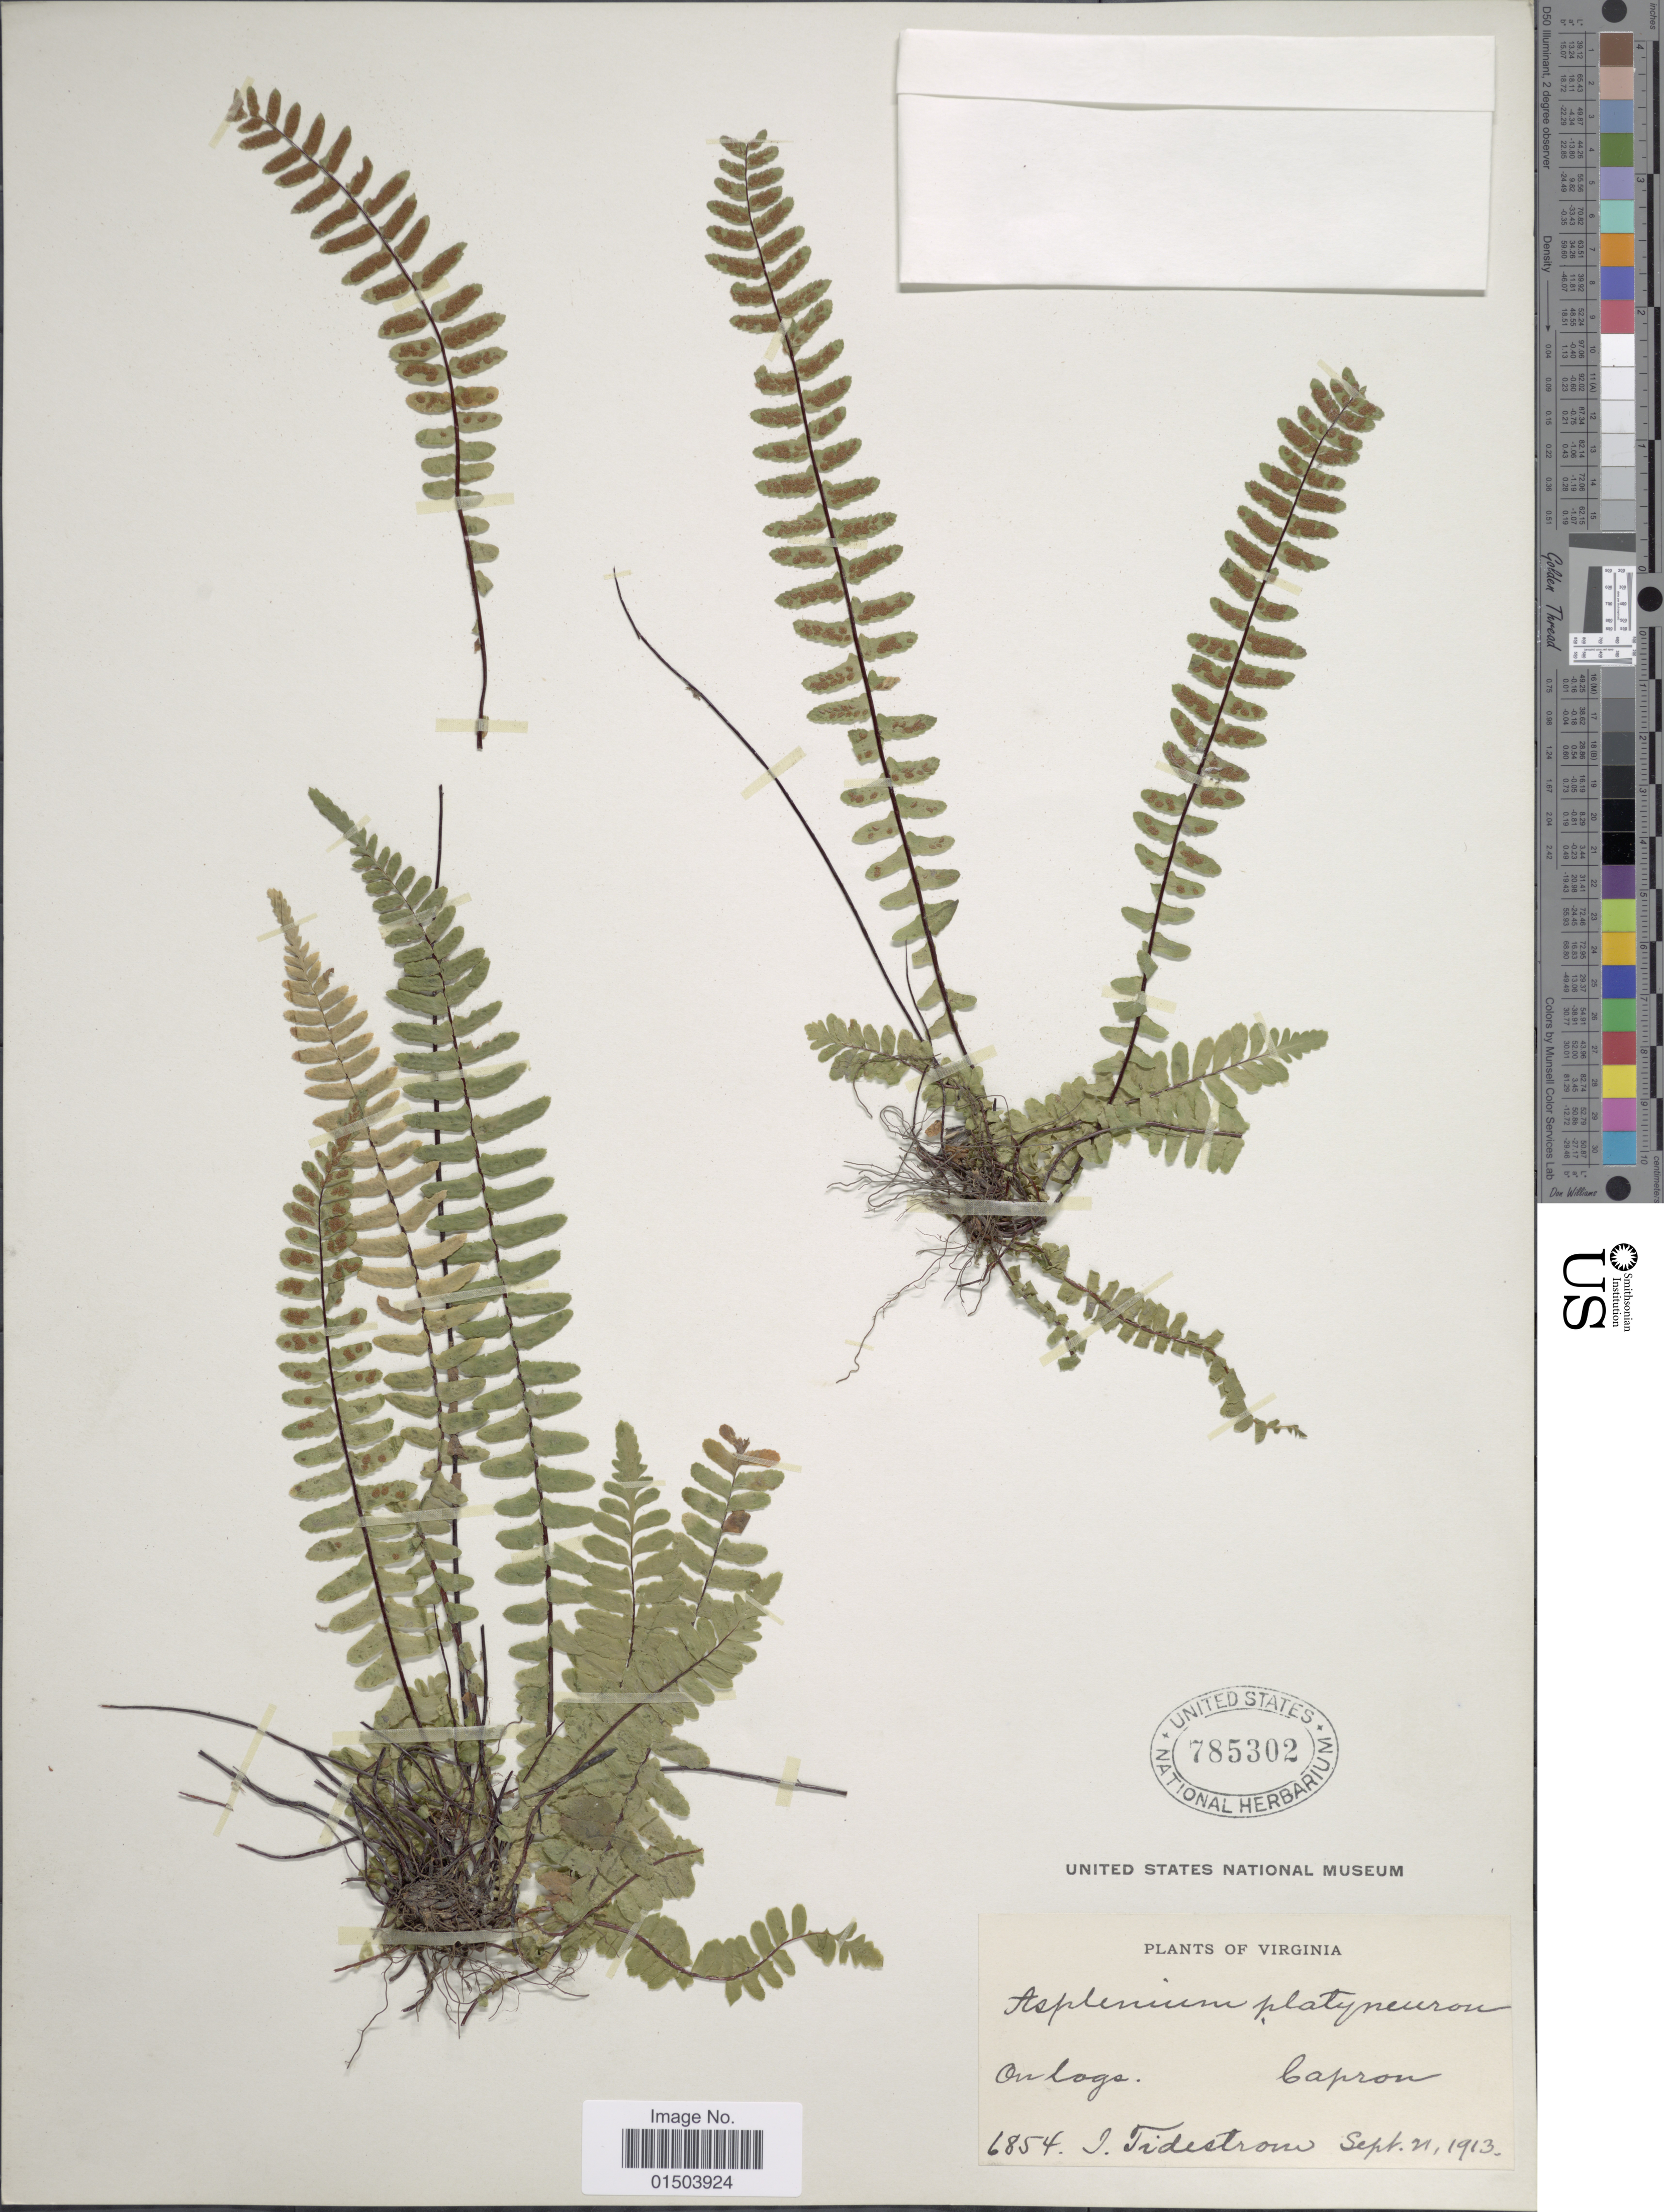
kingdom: Plantae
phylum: Tracheophyta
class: Polypodiopsida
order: Polypodiales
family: Aspleniaceae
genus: Asplenium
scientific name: Asplenium platyneuron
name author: (L.) Britton, Stearns & Poggenb.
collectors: I. F. Tidestrom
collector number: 6854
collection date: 1913-09-21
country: United States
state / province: Virginia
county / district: Southampton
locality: Capron.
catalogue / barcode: US 785302